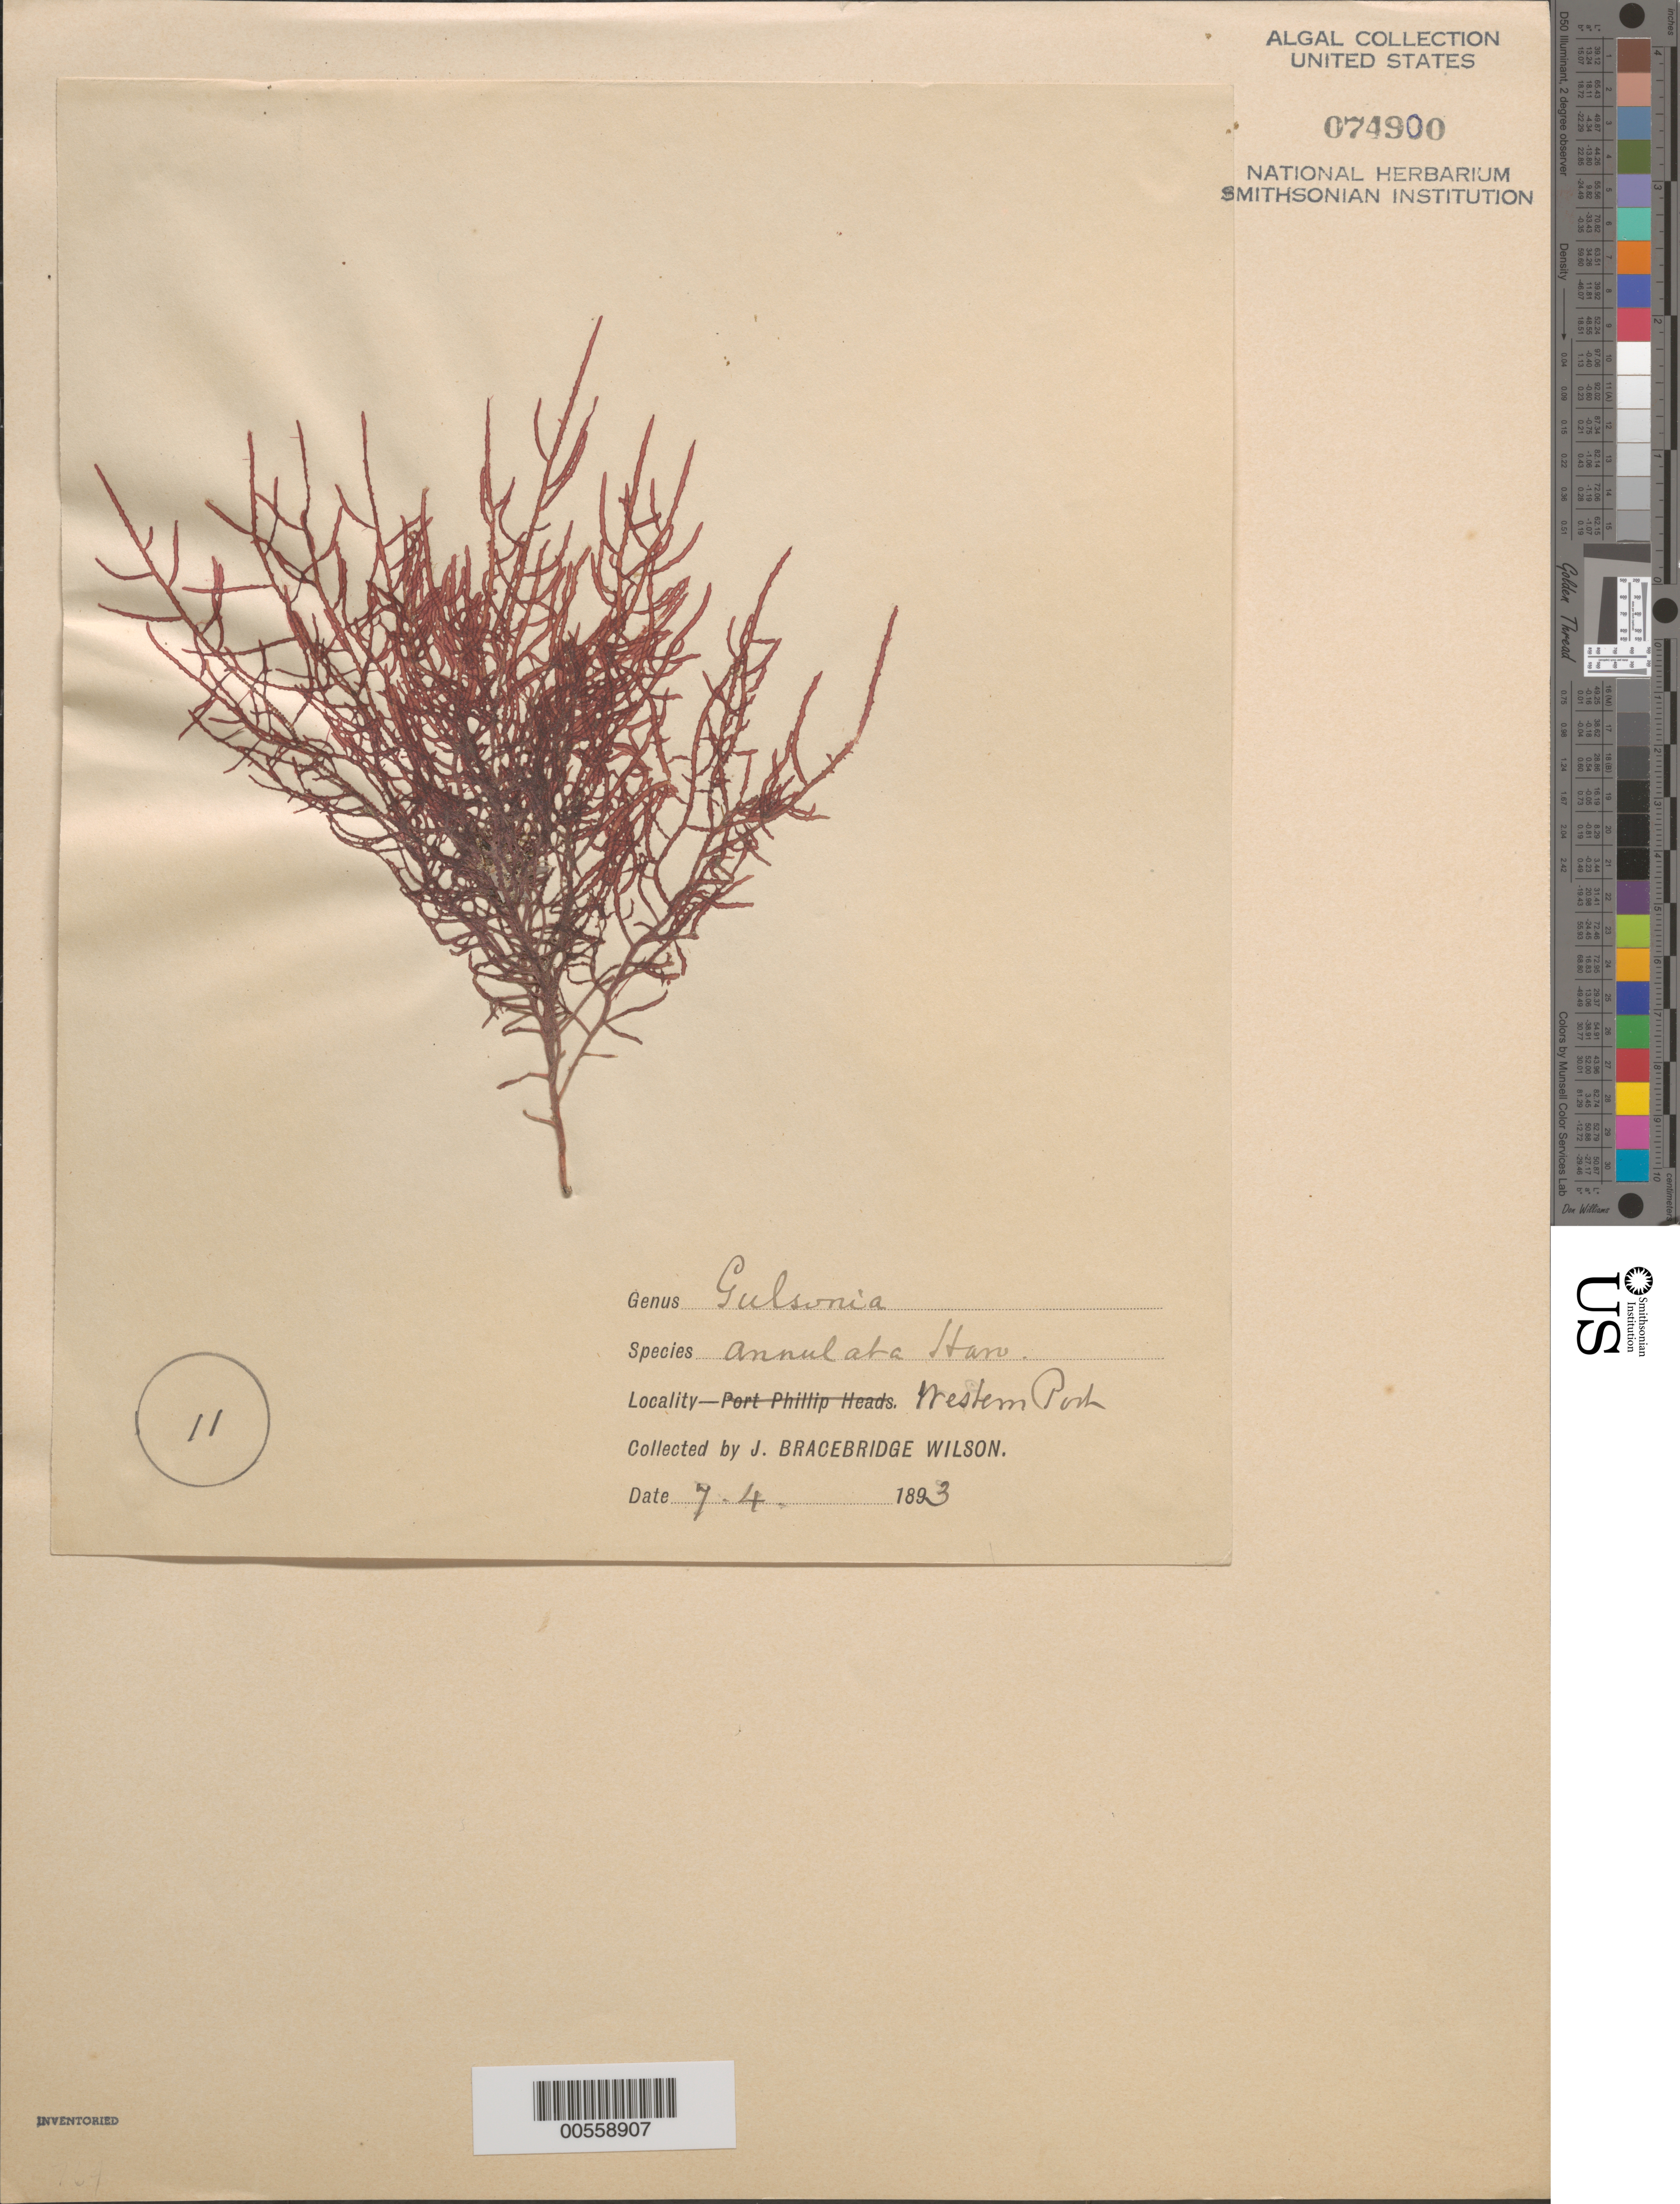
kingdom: Plantae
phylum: Rhodophyta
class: Florideophyceae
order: Ceramiales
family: Callithamniaceae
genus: Gulsonia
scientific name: Gulsonia annulata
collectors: J. B. Wilson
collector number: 11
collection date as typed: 07 Apr 1893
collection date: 1893-04-07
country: Australia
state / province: Victoria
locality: Western Port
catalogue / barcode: US 74900